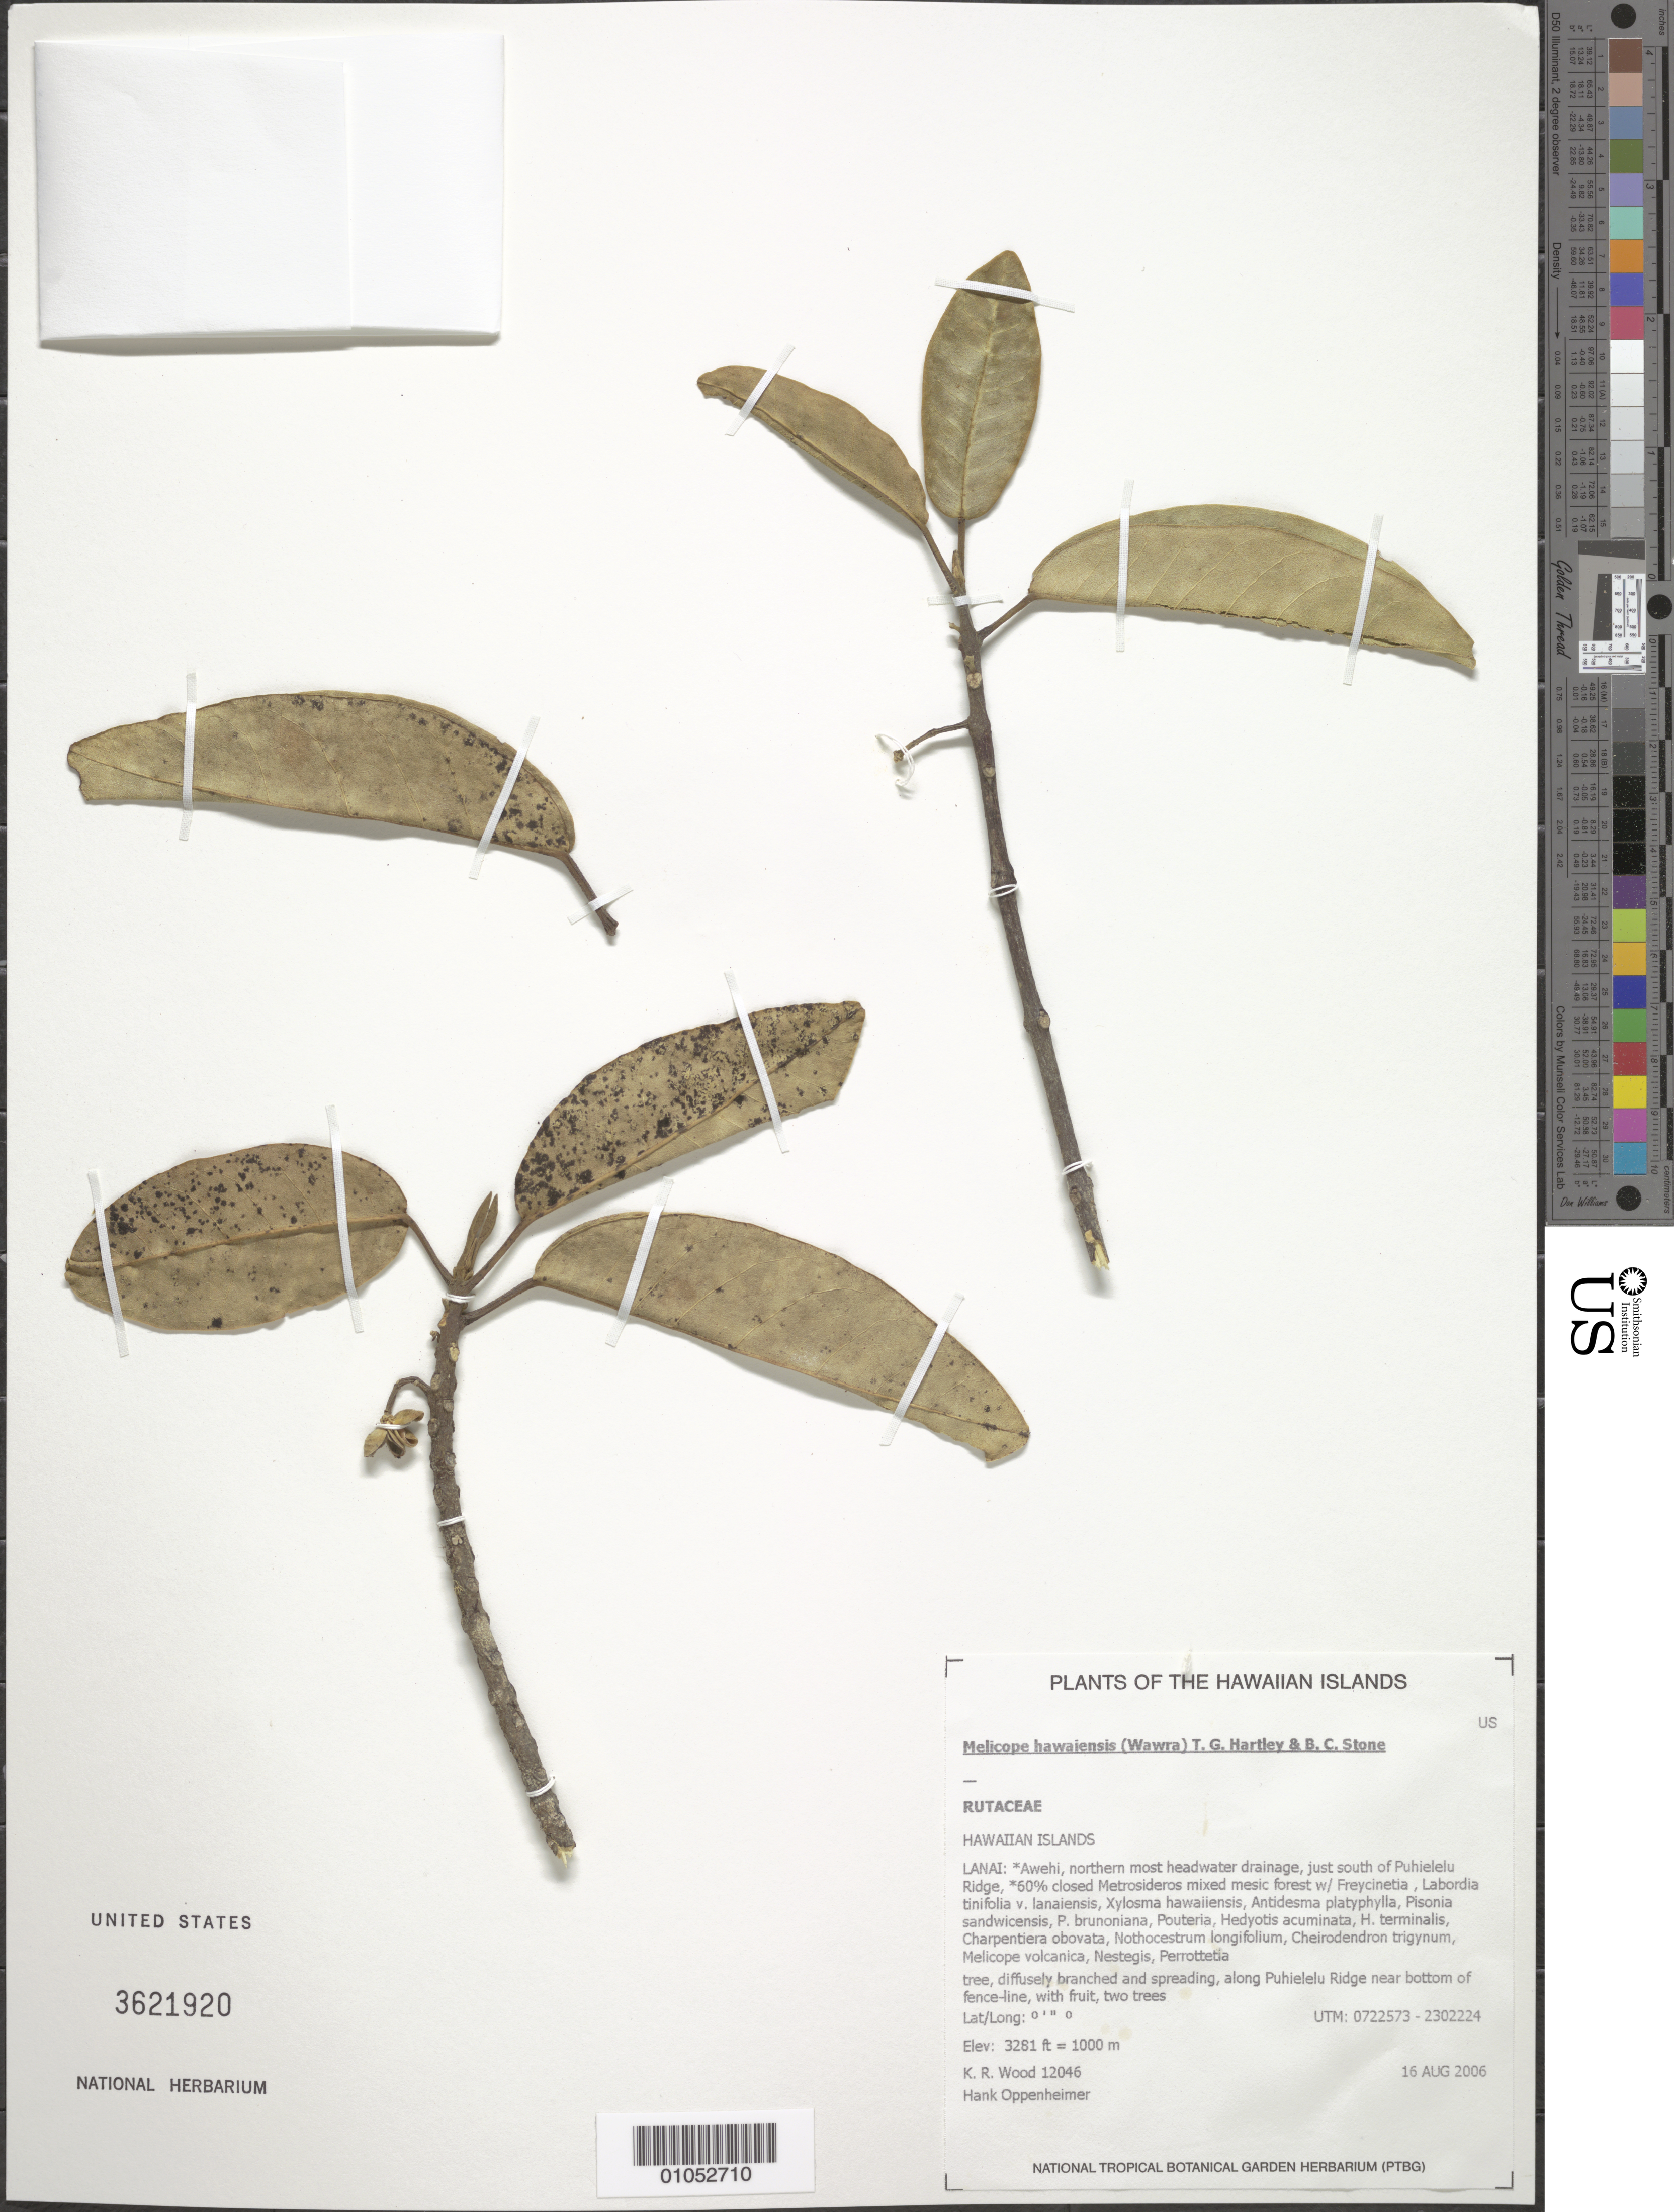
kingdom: Plantae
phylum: Tracheophyta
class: Magnoliopsida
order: Sapindales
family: Rutaceae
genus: Melicope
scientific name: Melicope hawaiensis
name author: (Wawra) T.G. Hartley & B.C. Stone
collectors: K. R. Wood & H. Oppenheimer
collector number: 12046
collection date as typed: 16 Aug 2006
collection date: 2006-08-16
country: United States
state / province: Hawaii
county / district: Maui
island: Lana'i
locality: Awehi, northern most headwater drainage, just south of Puhielelu Ridge.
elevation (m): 1000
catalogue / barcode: US 3621920